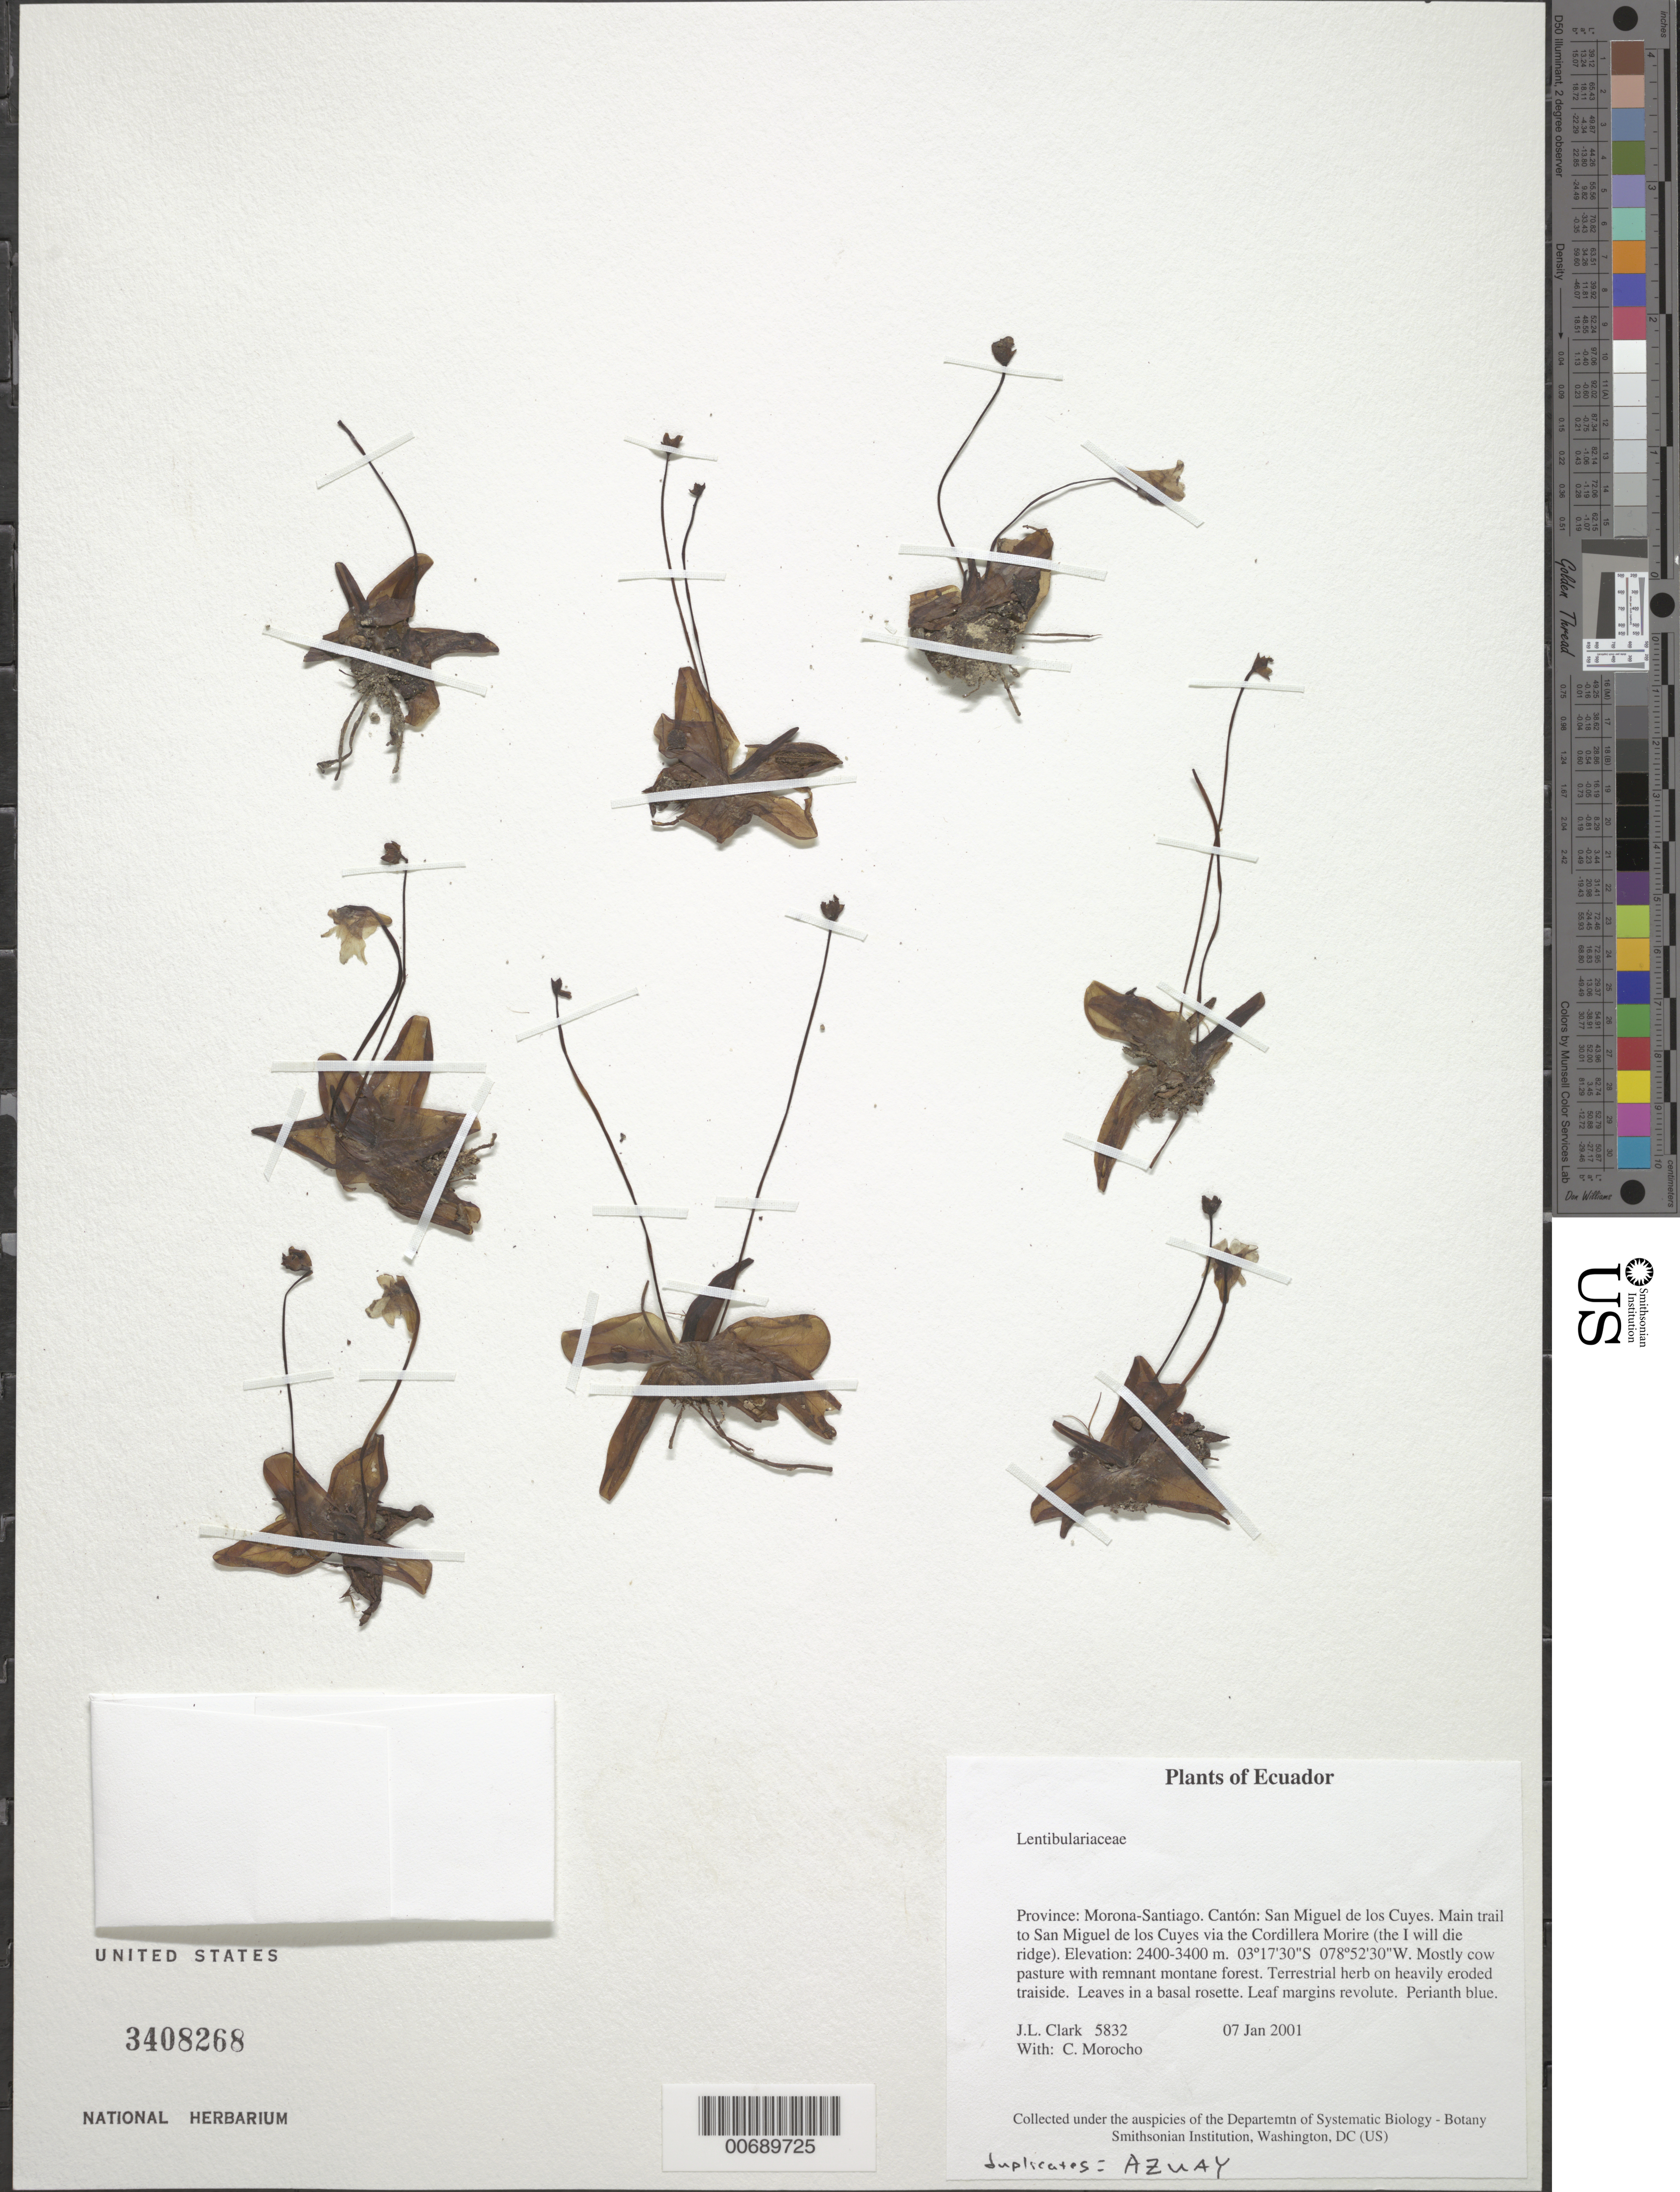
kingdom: Plantae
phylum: Tracheophyta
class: Magnoliopsida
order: Lamiales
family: Lentibulariaceae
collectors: J. L. Clark & C. Morocho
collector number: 5832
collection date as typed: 07 Jan 2001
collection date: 2001-01-07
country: Ecuador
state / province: Morona-Santiago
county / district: San Miguel de los Cuyes ?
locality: Main Trail to Sal Miguel de los Cuyes via the Cordillera Morire (The "I will die" Ridge). [Sal Miguel de Cuyes is listed as a city not a Canton of Morona-Santiago.]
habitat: Mostly cow pasture with remnant montane forest.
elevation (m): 2400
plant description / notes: AZUAY, US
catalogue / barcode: US 3408268